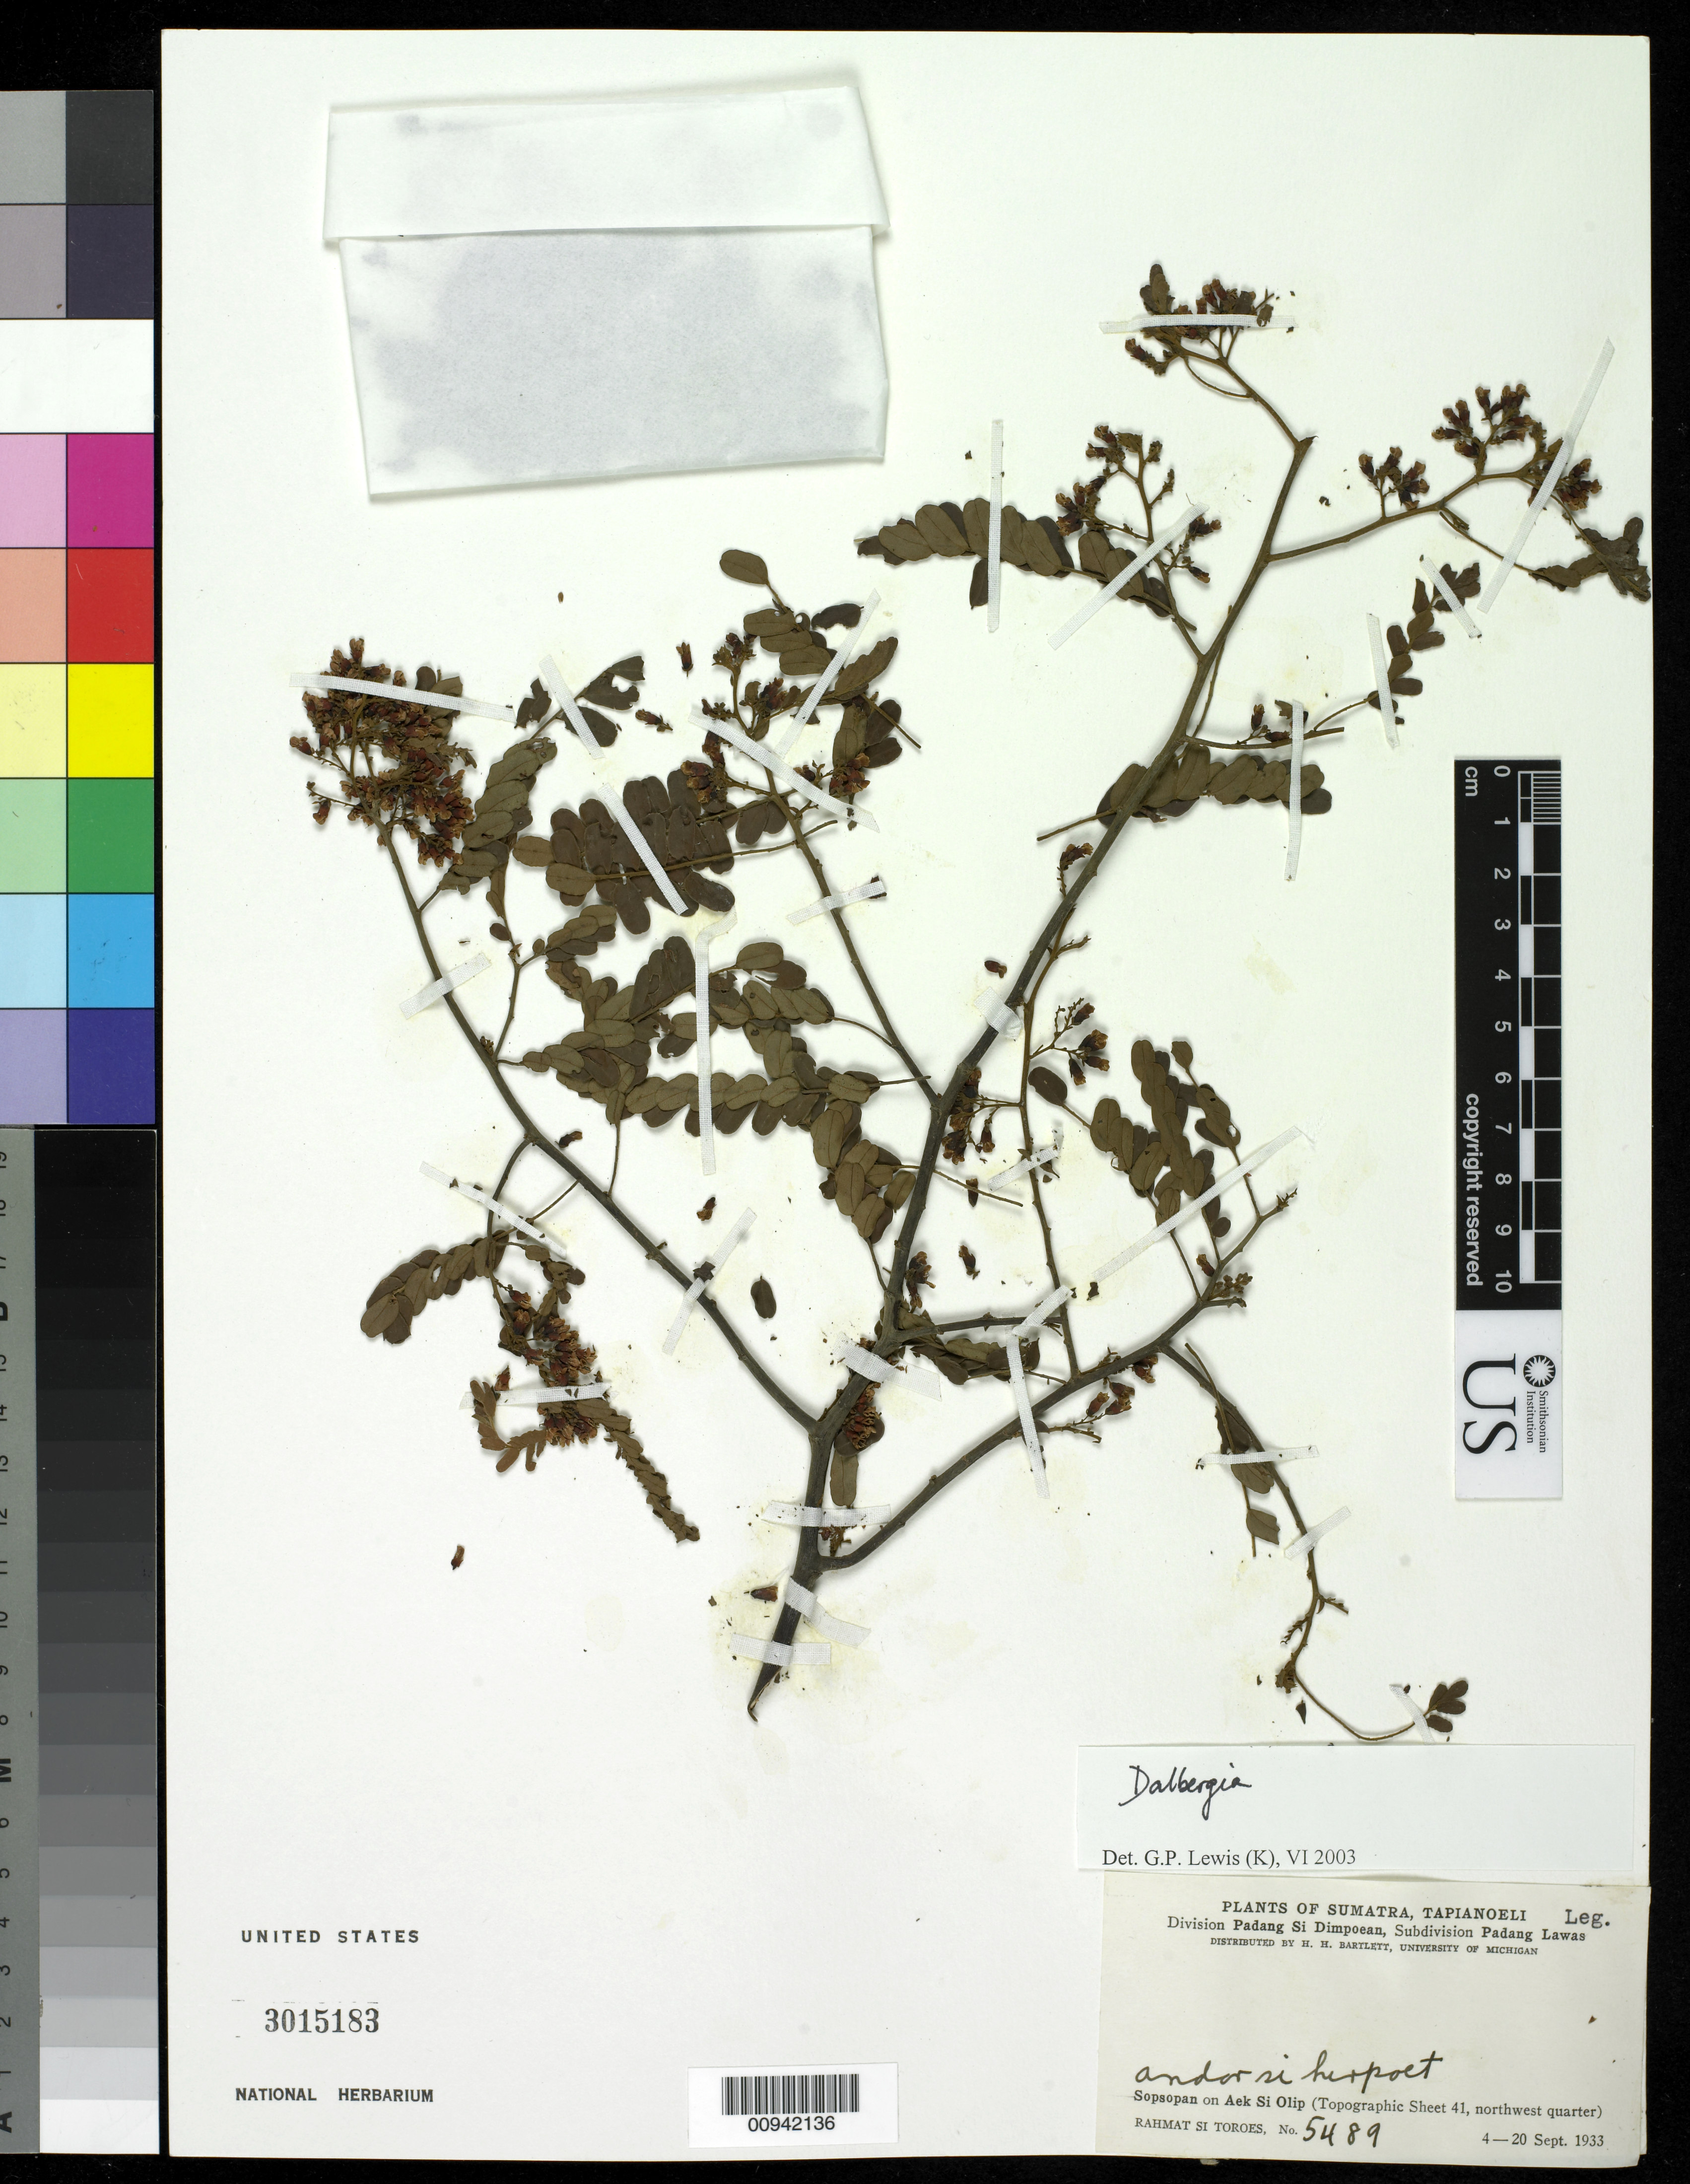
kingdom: Plantae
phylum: Tracheophyta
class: Magnoliopsida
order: Fabales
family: Fabaceae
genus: Dalbergia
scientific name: Dalbergia pinnata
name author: (Lour.) Prain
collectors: Rahmat Si Boeea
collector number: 5489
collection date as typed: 04 Sep 1933 to 20 Sep 1933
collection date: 1933-09-04/1933-09-20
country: Indonesia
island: Sumatra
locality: Sumatra, Tapianoeli, Division Padang Si Dimpoean, Subdivision Padang Lawas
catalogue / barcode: US 3015183